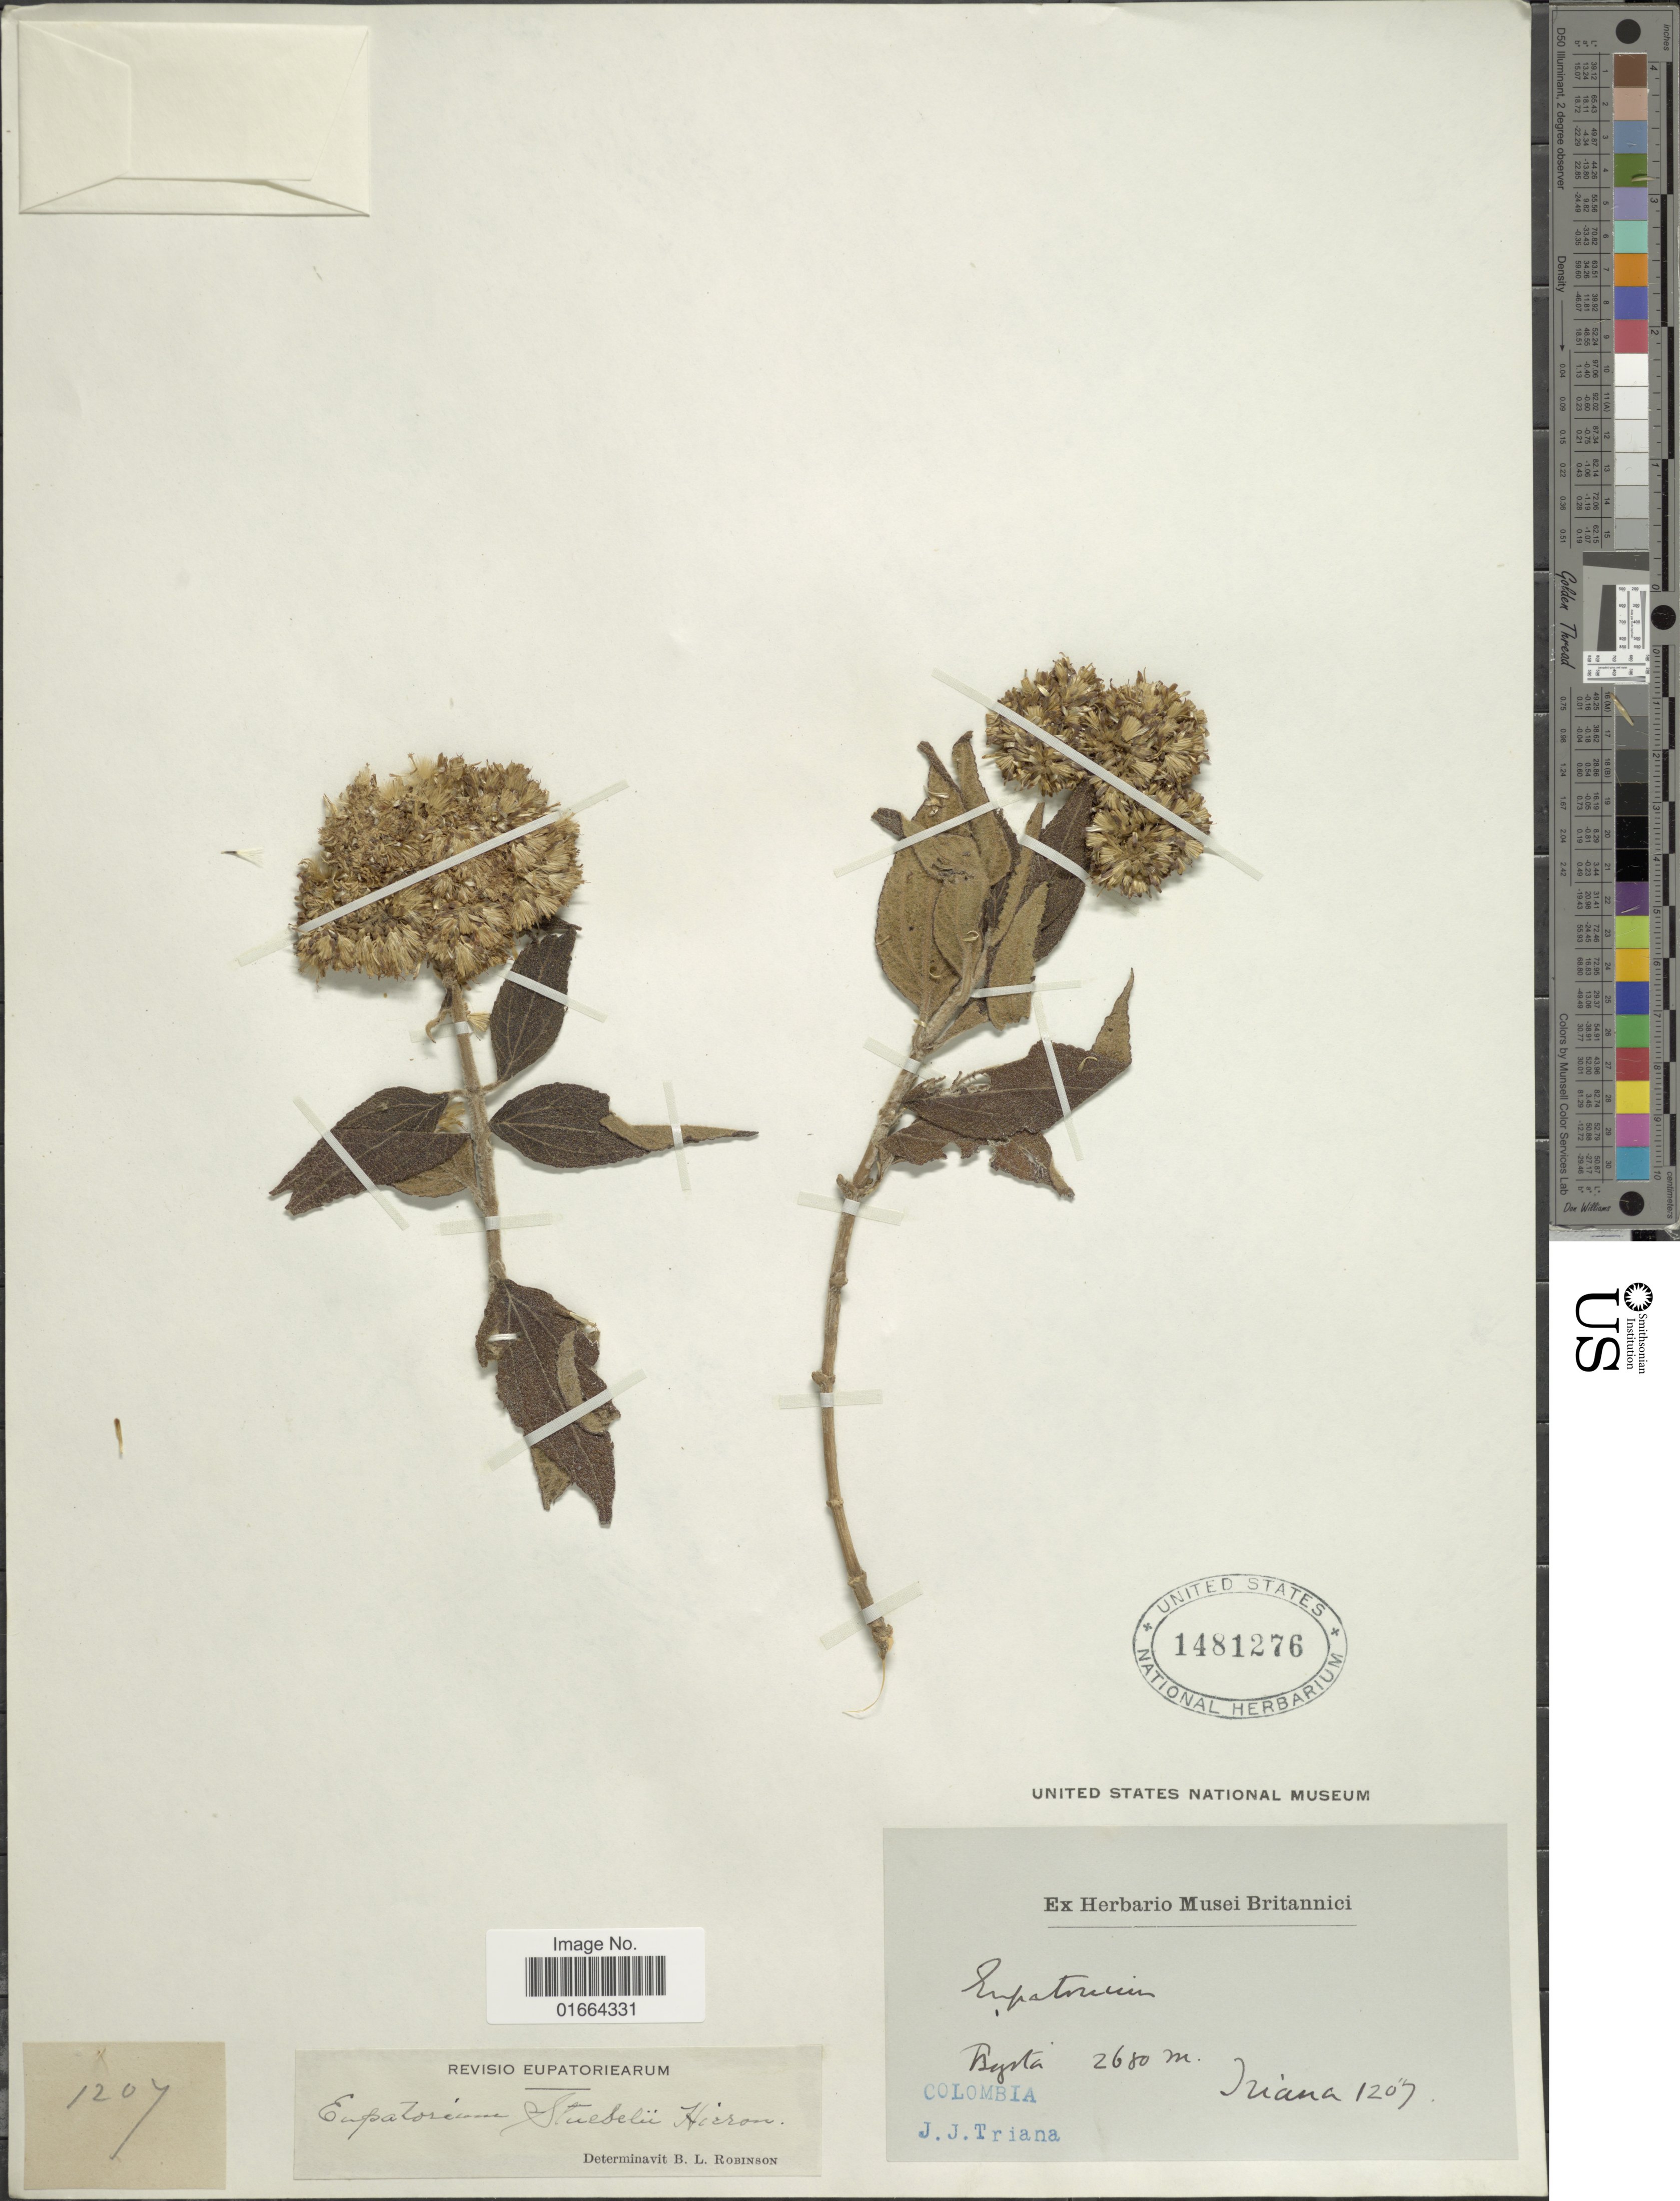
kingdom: Plantae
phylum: Tracheophyta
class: Magnoliopsida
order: Asterales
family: Asteraceae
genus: Asplundianthus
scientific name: Asplundianthus pseudostuebelii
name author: R.M. King & H. Rob.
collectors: J. J. Triana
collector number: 1207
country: Colombia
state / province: Bogota D.C.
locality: Bogota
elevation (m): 2680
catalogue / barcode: US 1481276